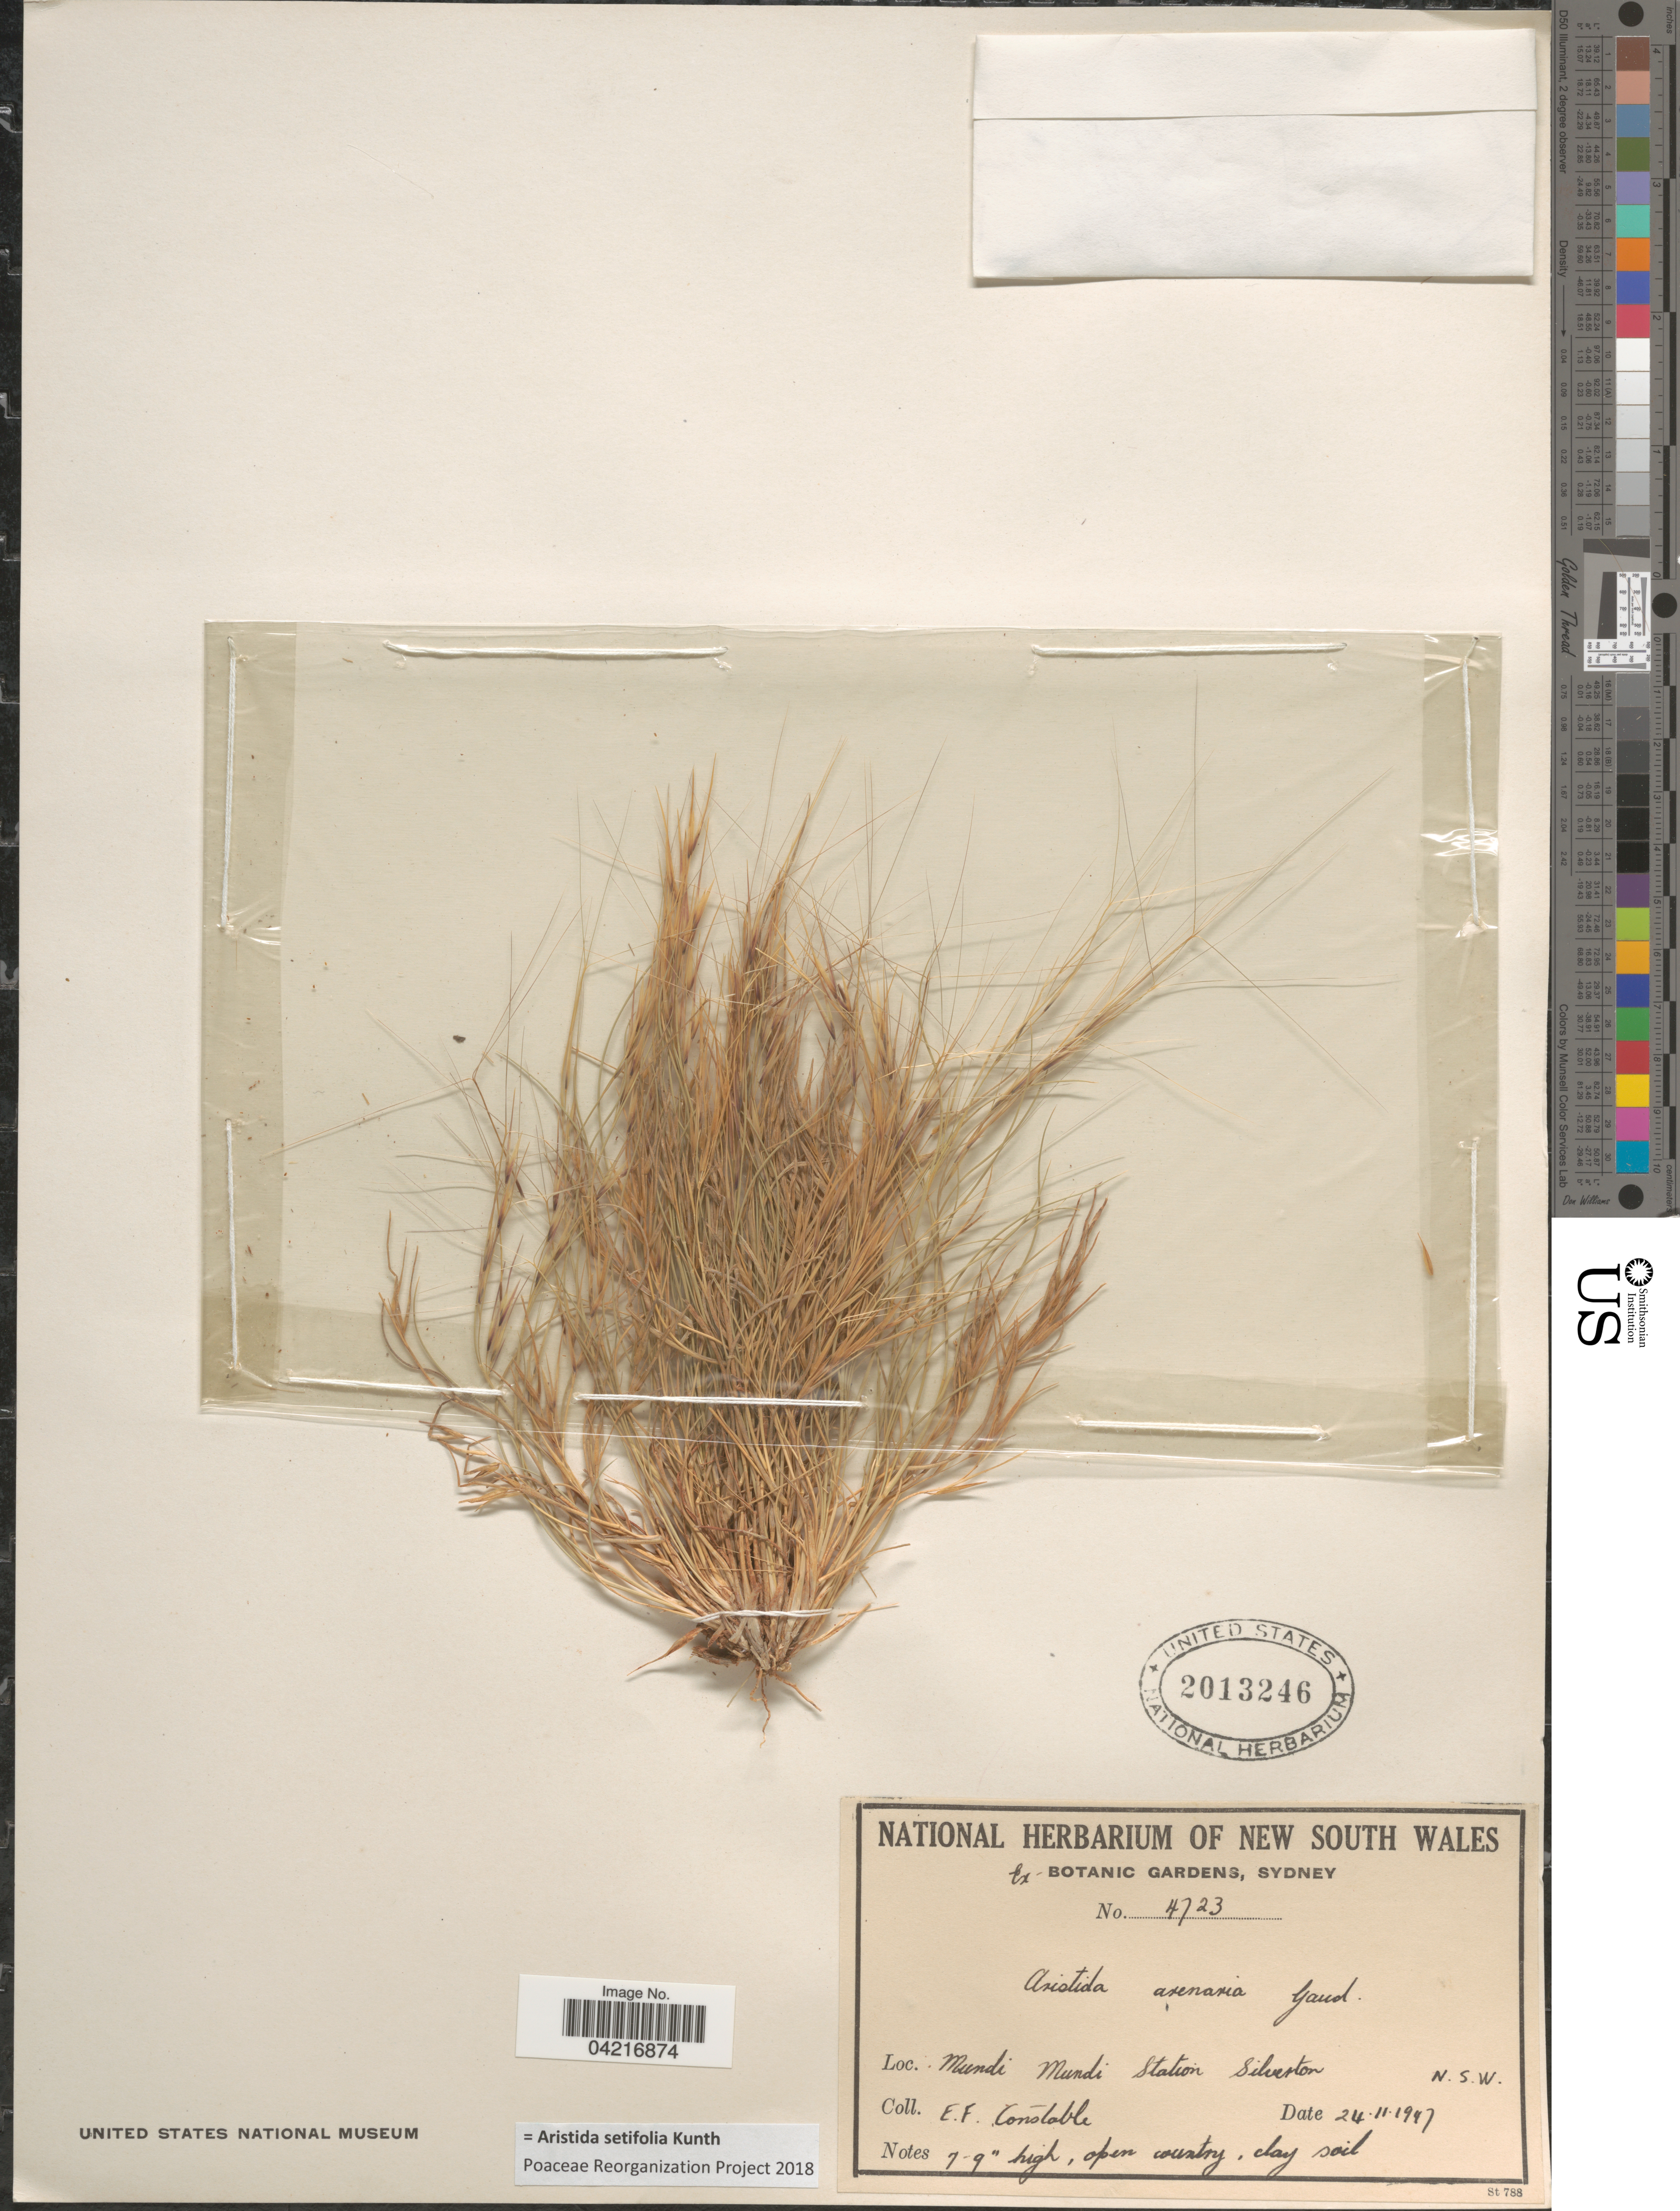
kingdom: Plantae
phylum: Tracheophyta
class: Liliopsida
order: Poales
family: Poaceae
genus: Aristida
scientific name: Aristida setifolia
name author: Kunth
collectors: E. F. Constable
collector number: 4723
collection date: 1947-11-24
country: Australia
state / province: New South Wales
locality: Mundi Mundi Station Silverton.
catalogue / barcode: US 2013246